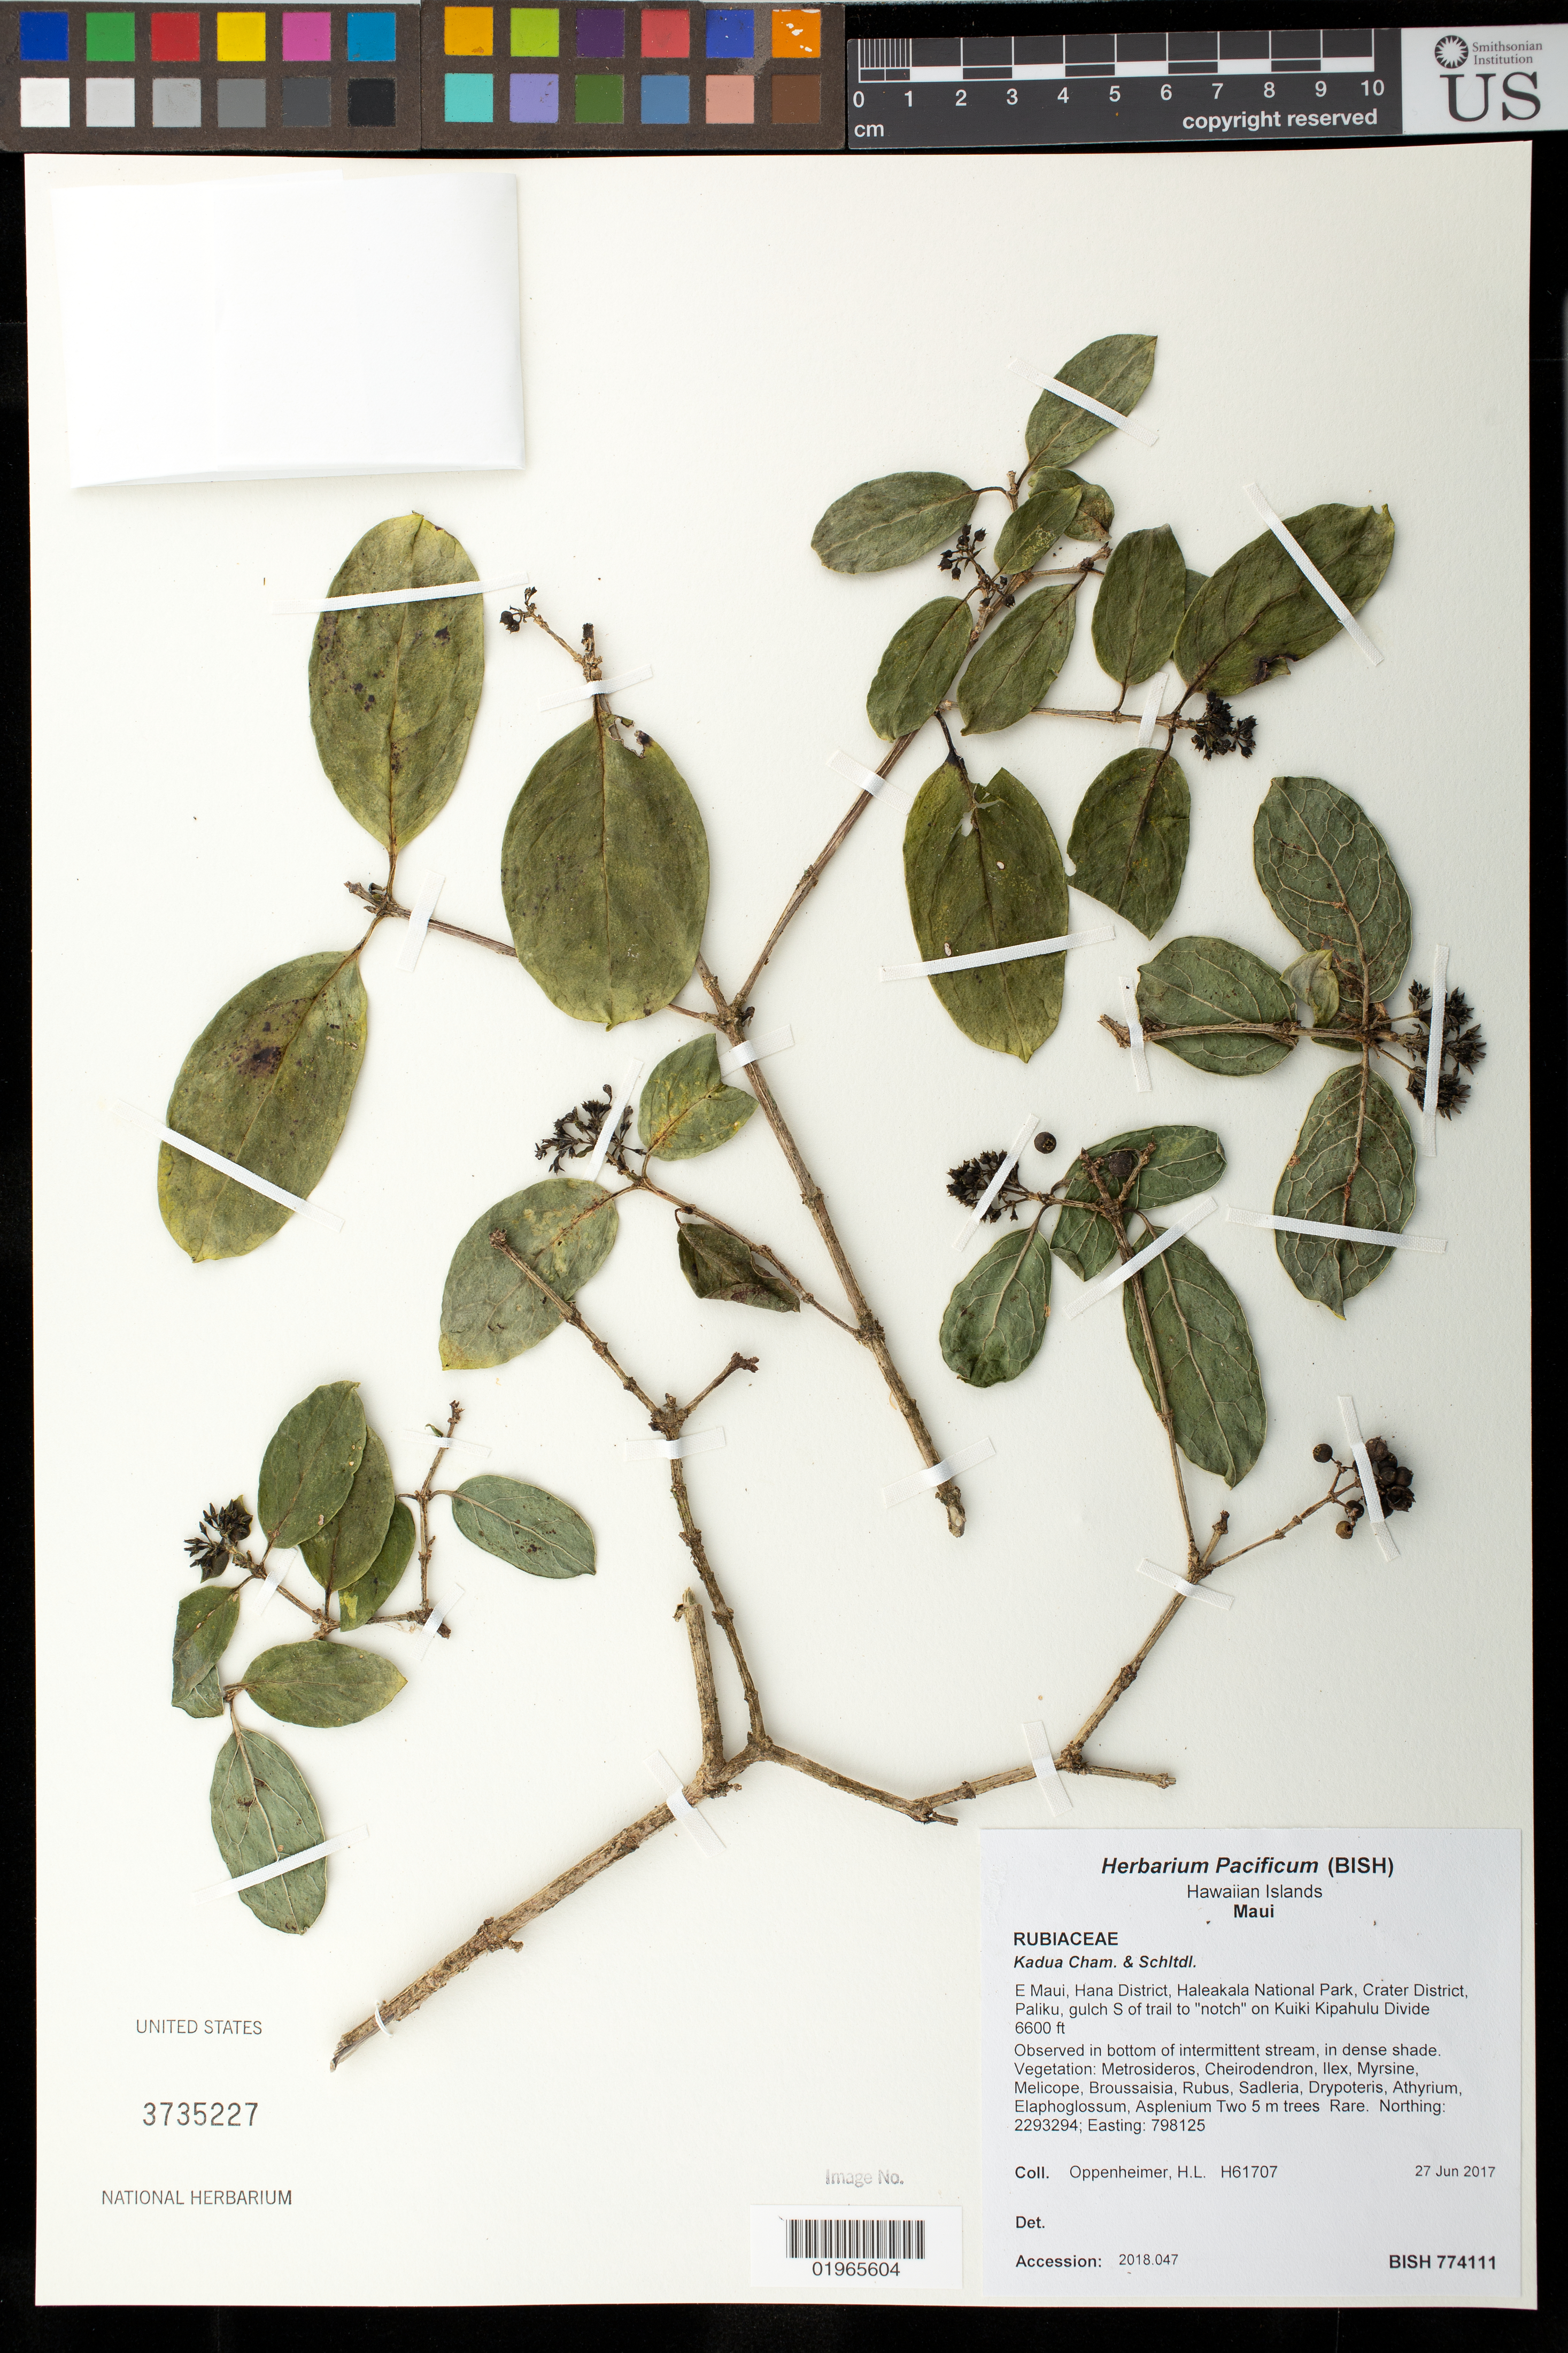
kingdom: Plantae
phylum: Tracheophyta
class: Magnoliopsida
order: Gentianales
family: Rubiaceae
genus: Kadua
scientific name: Kadua sp.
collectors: H. L. Oppenheimer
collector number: H61707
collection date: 2017-06-27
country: United States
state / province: Hawaii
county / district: Maui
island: Maui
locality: E Maui, Hana District, Haleakala National Park, Crater District, Paliku, gulch S of trail to "notch" on Kuiki Kipahulu Divide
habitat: Bottom of intermittent stream, in dense shade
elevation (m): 2012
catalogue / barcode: US 3735227